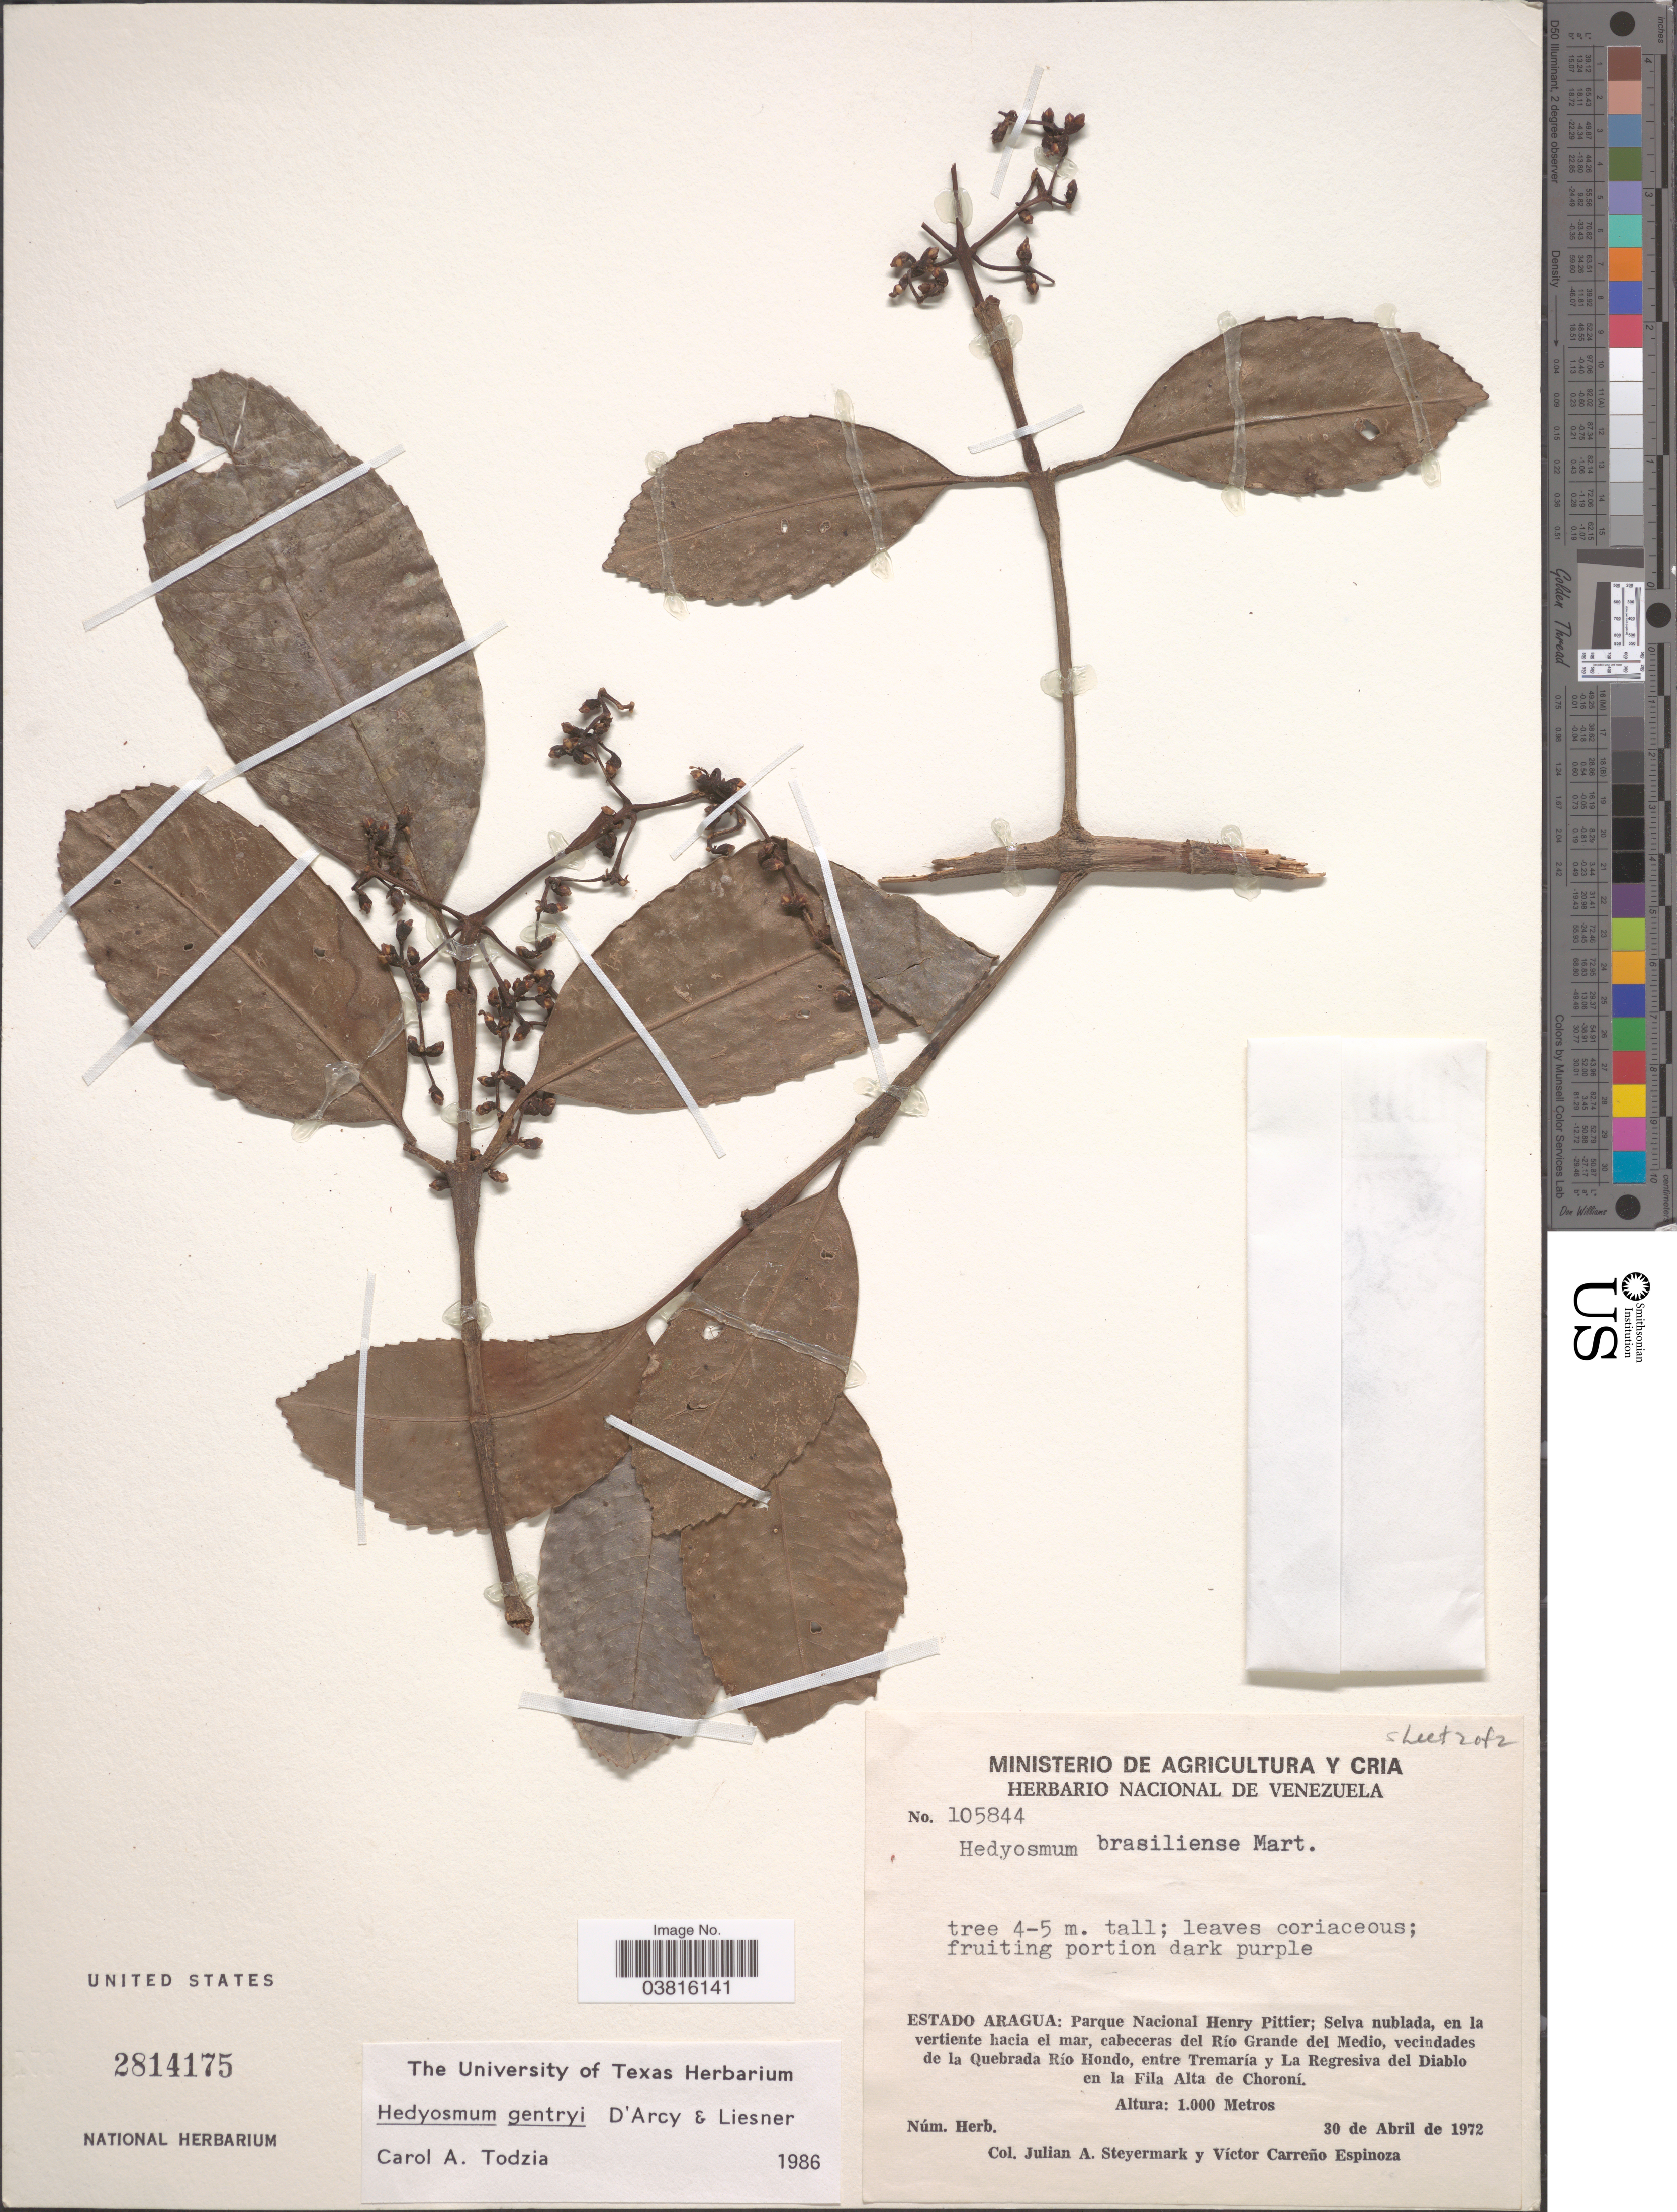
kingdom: Plantae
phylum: Tracheophyta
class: Magnoliopsida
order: Chloranthales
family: Chloranthaceae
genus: Hedyosmum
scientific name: Hedyosmum gentryi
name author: D'Arcy & Liesner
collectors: J. Steyermark & V. Carreño E.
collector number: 105844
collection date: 1972-04-30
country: Venezuela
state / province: Aragua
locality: Parque Nacional Henry Pittier; Selva nublada, en la vertiente hacia el mar, cabeceras del Río Grande del Medio, vecindades de la Quebrada Río Hondo, entre Tremaría y La Regresiva del Diablo en la Fila Alta de Choroní.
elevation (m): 1000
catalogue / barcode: US 2814175